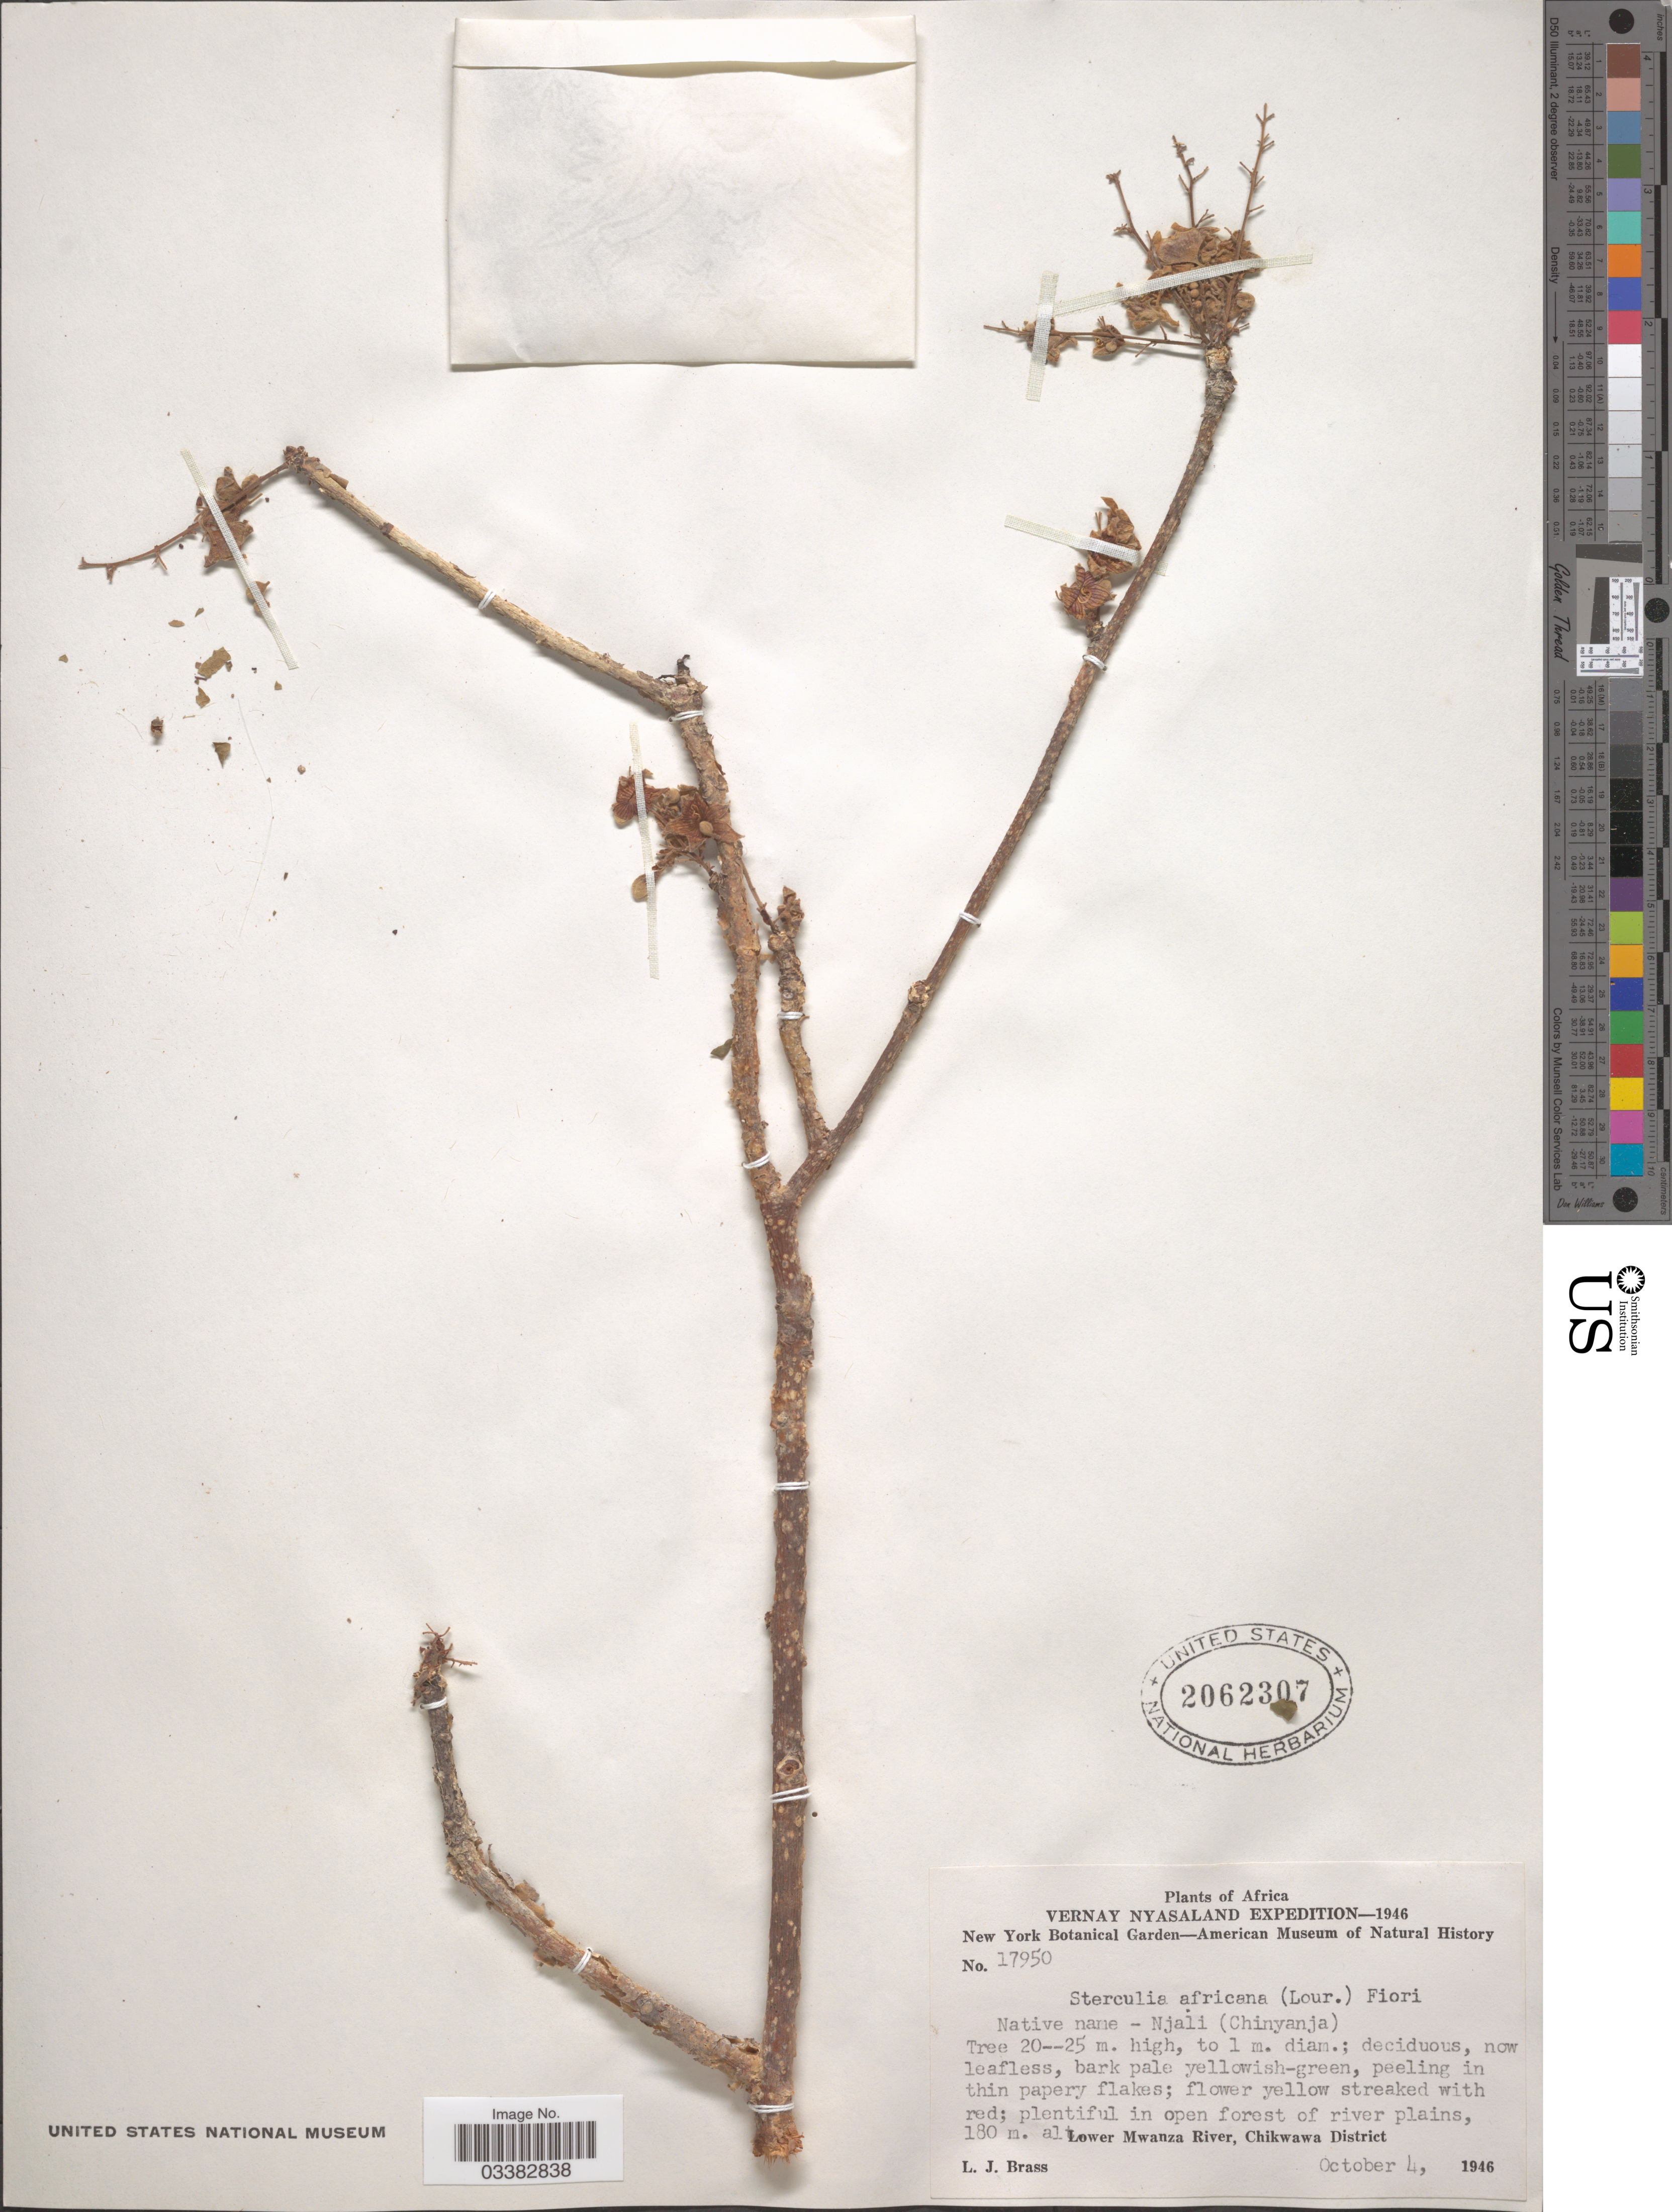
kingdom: Plantae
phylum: Tracheophyta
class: Magnoliopsida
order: Malvales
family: Malvaceae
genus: Sterculia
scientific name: Sterculia africana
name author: (Lour.) Fiori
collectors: L. J. Brass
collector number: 17950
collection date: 1946-10-04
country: Malawi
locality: Vernay Nyasaland. In open forest of river plains, Lower Mwanza River, Chikwawa District.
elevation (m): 180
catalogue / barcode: US 2062307